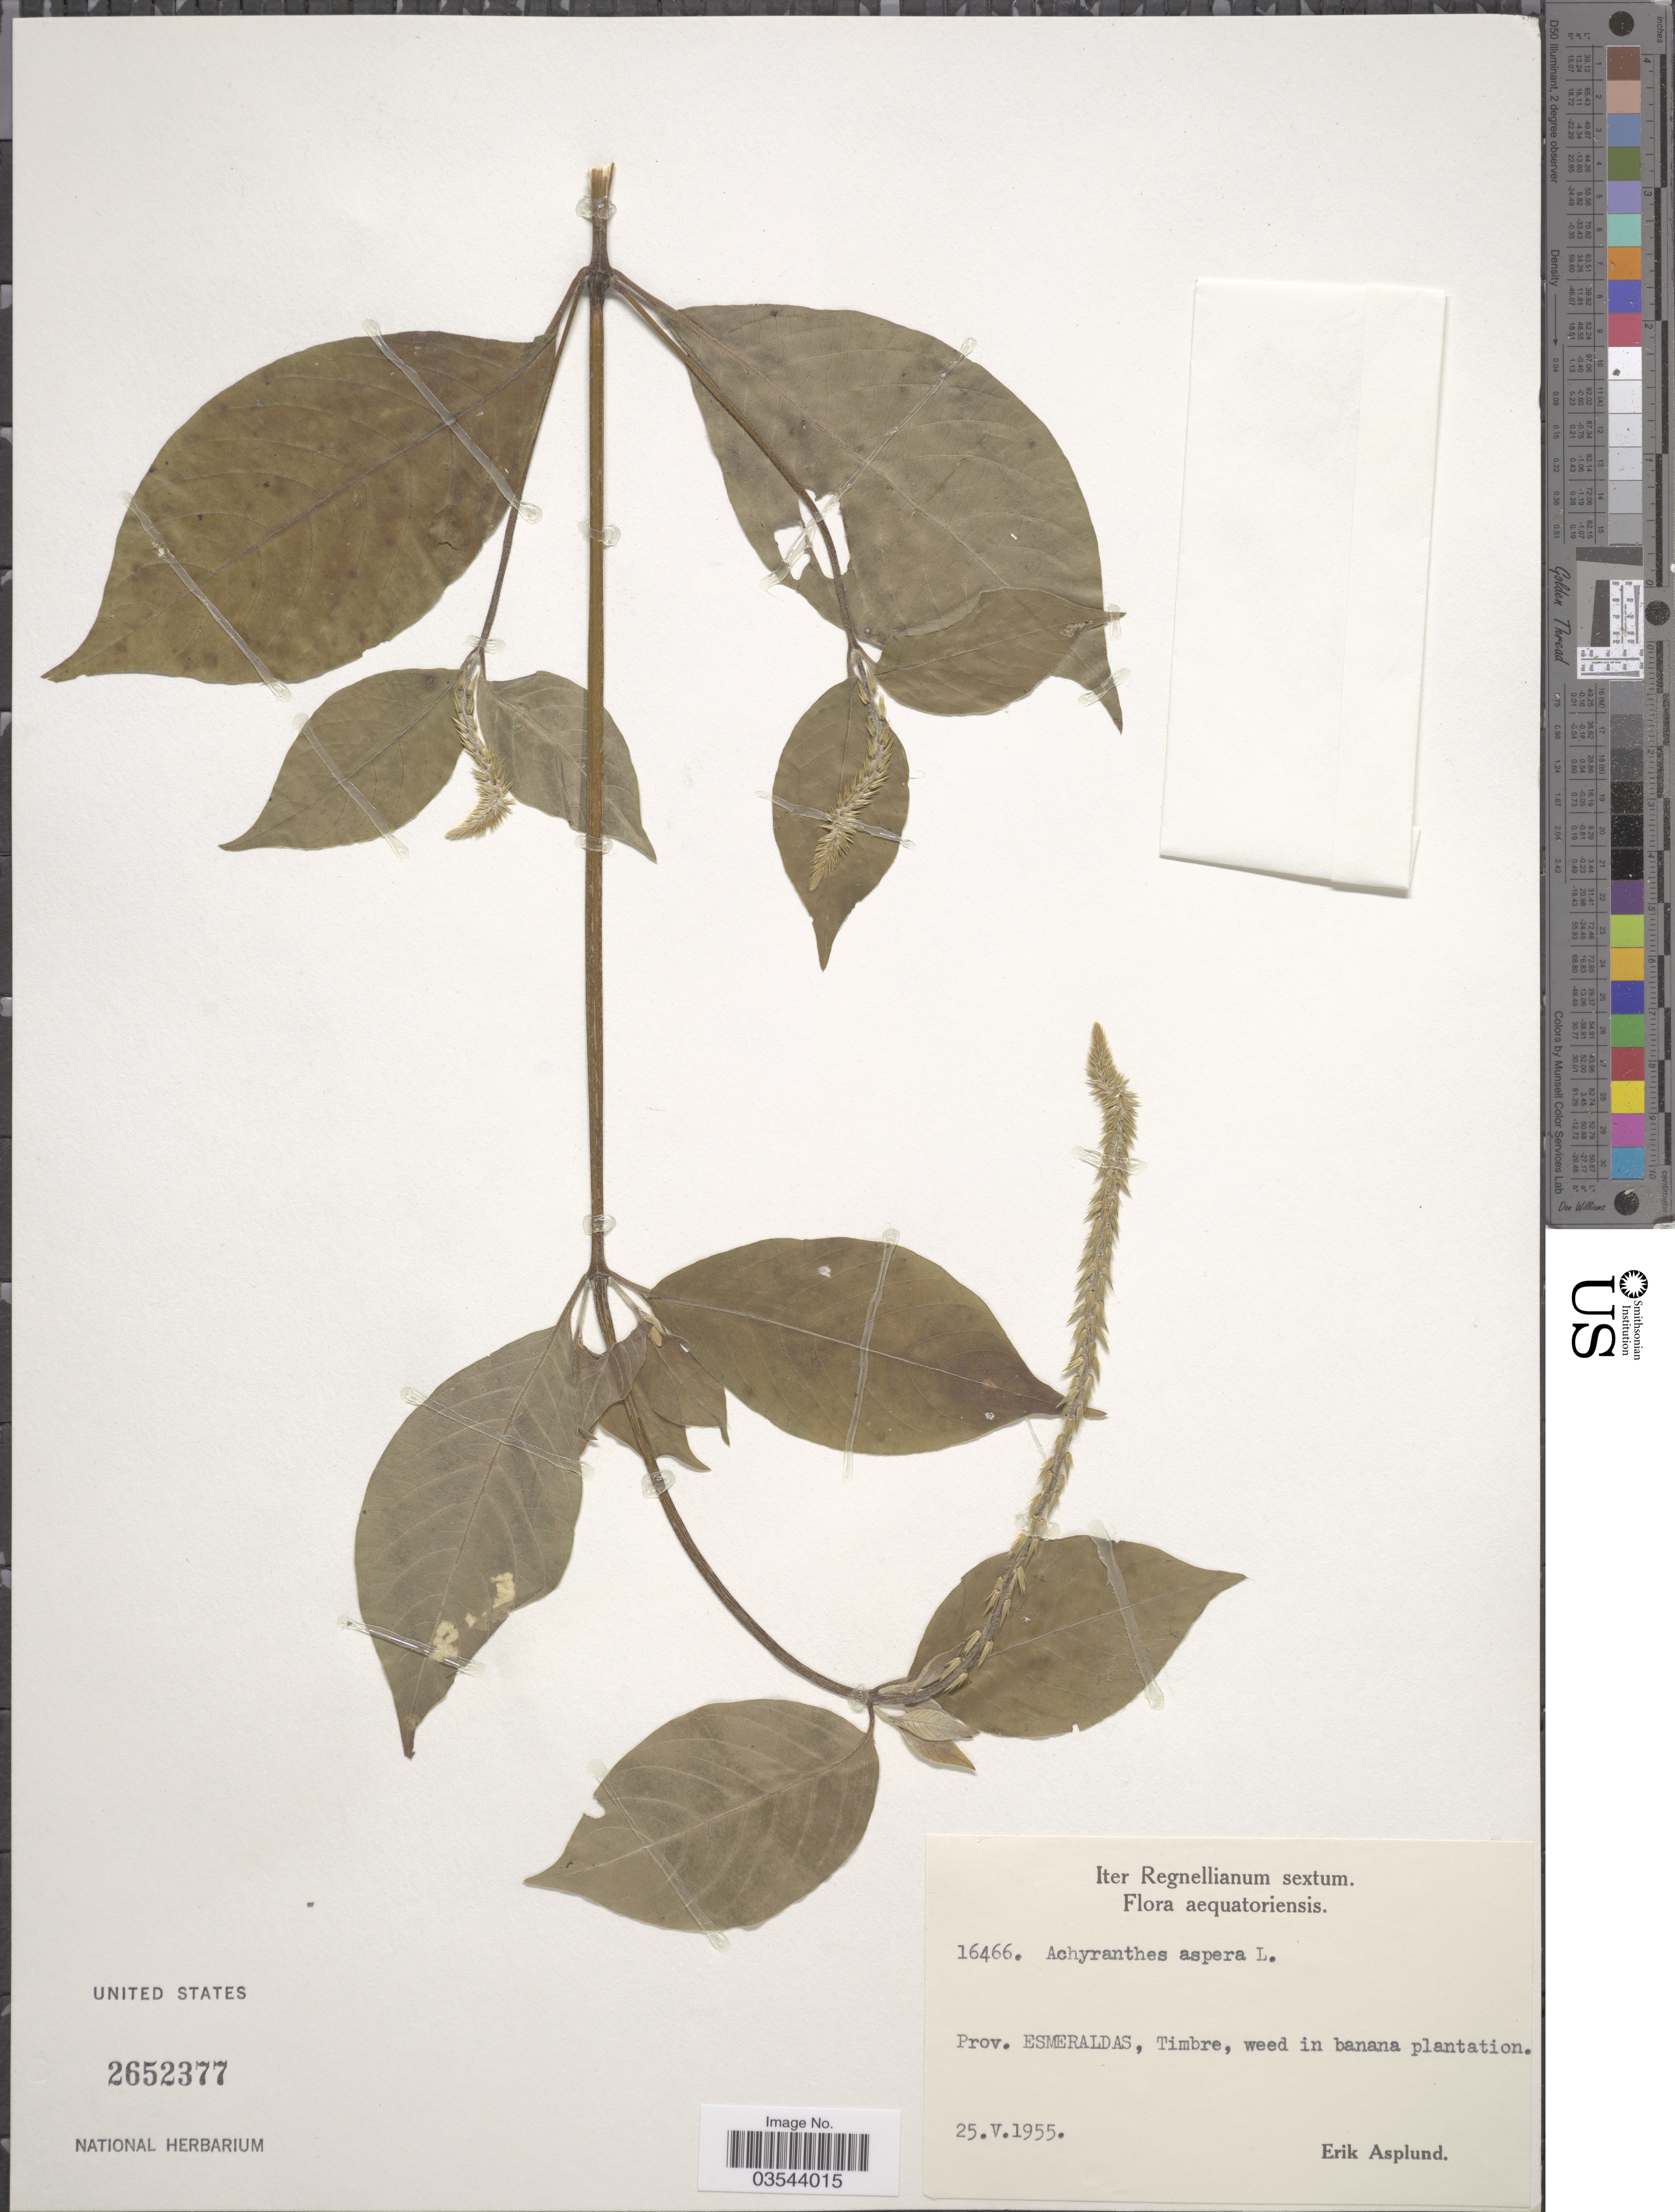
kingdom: Plantae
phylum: Tracheophyta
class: Magnoliopsida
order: Caryophyllales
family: Amaranthaceae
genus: Achyranthes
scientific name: Achyranthes aspera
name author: L.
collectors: E. Asplund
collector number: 16466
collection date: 1955-05-25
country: Ecuador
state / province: Esmeraldas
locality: Aequatoriensis. Timbre.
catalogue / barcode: US 2652377